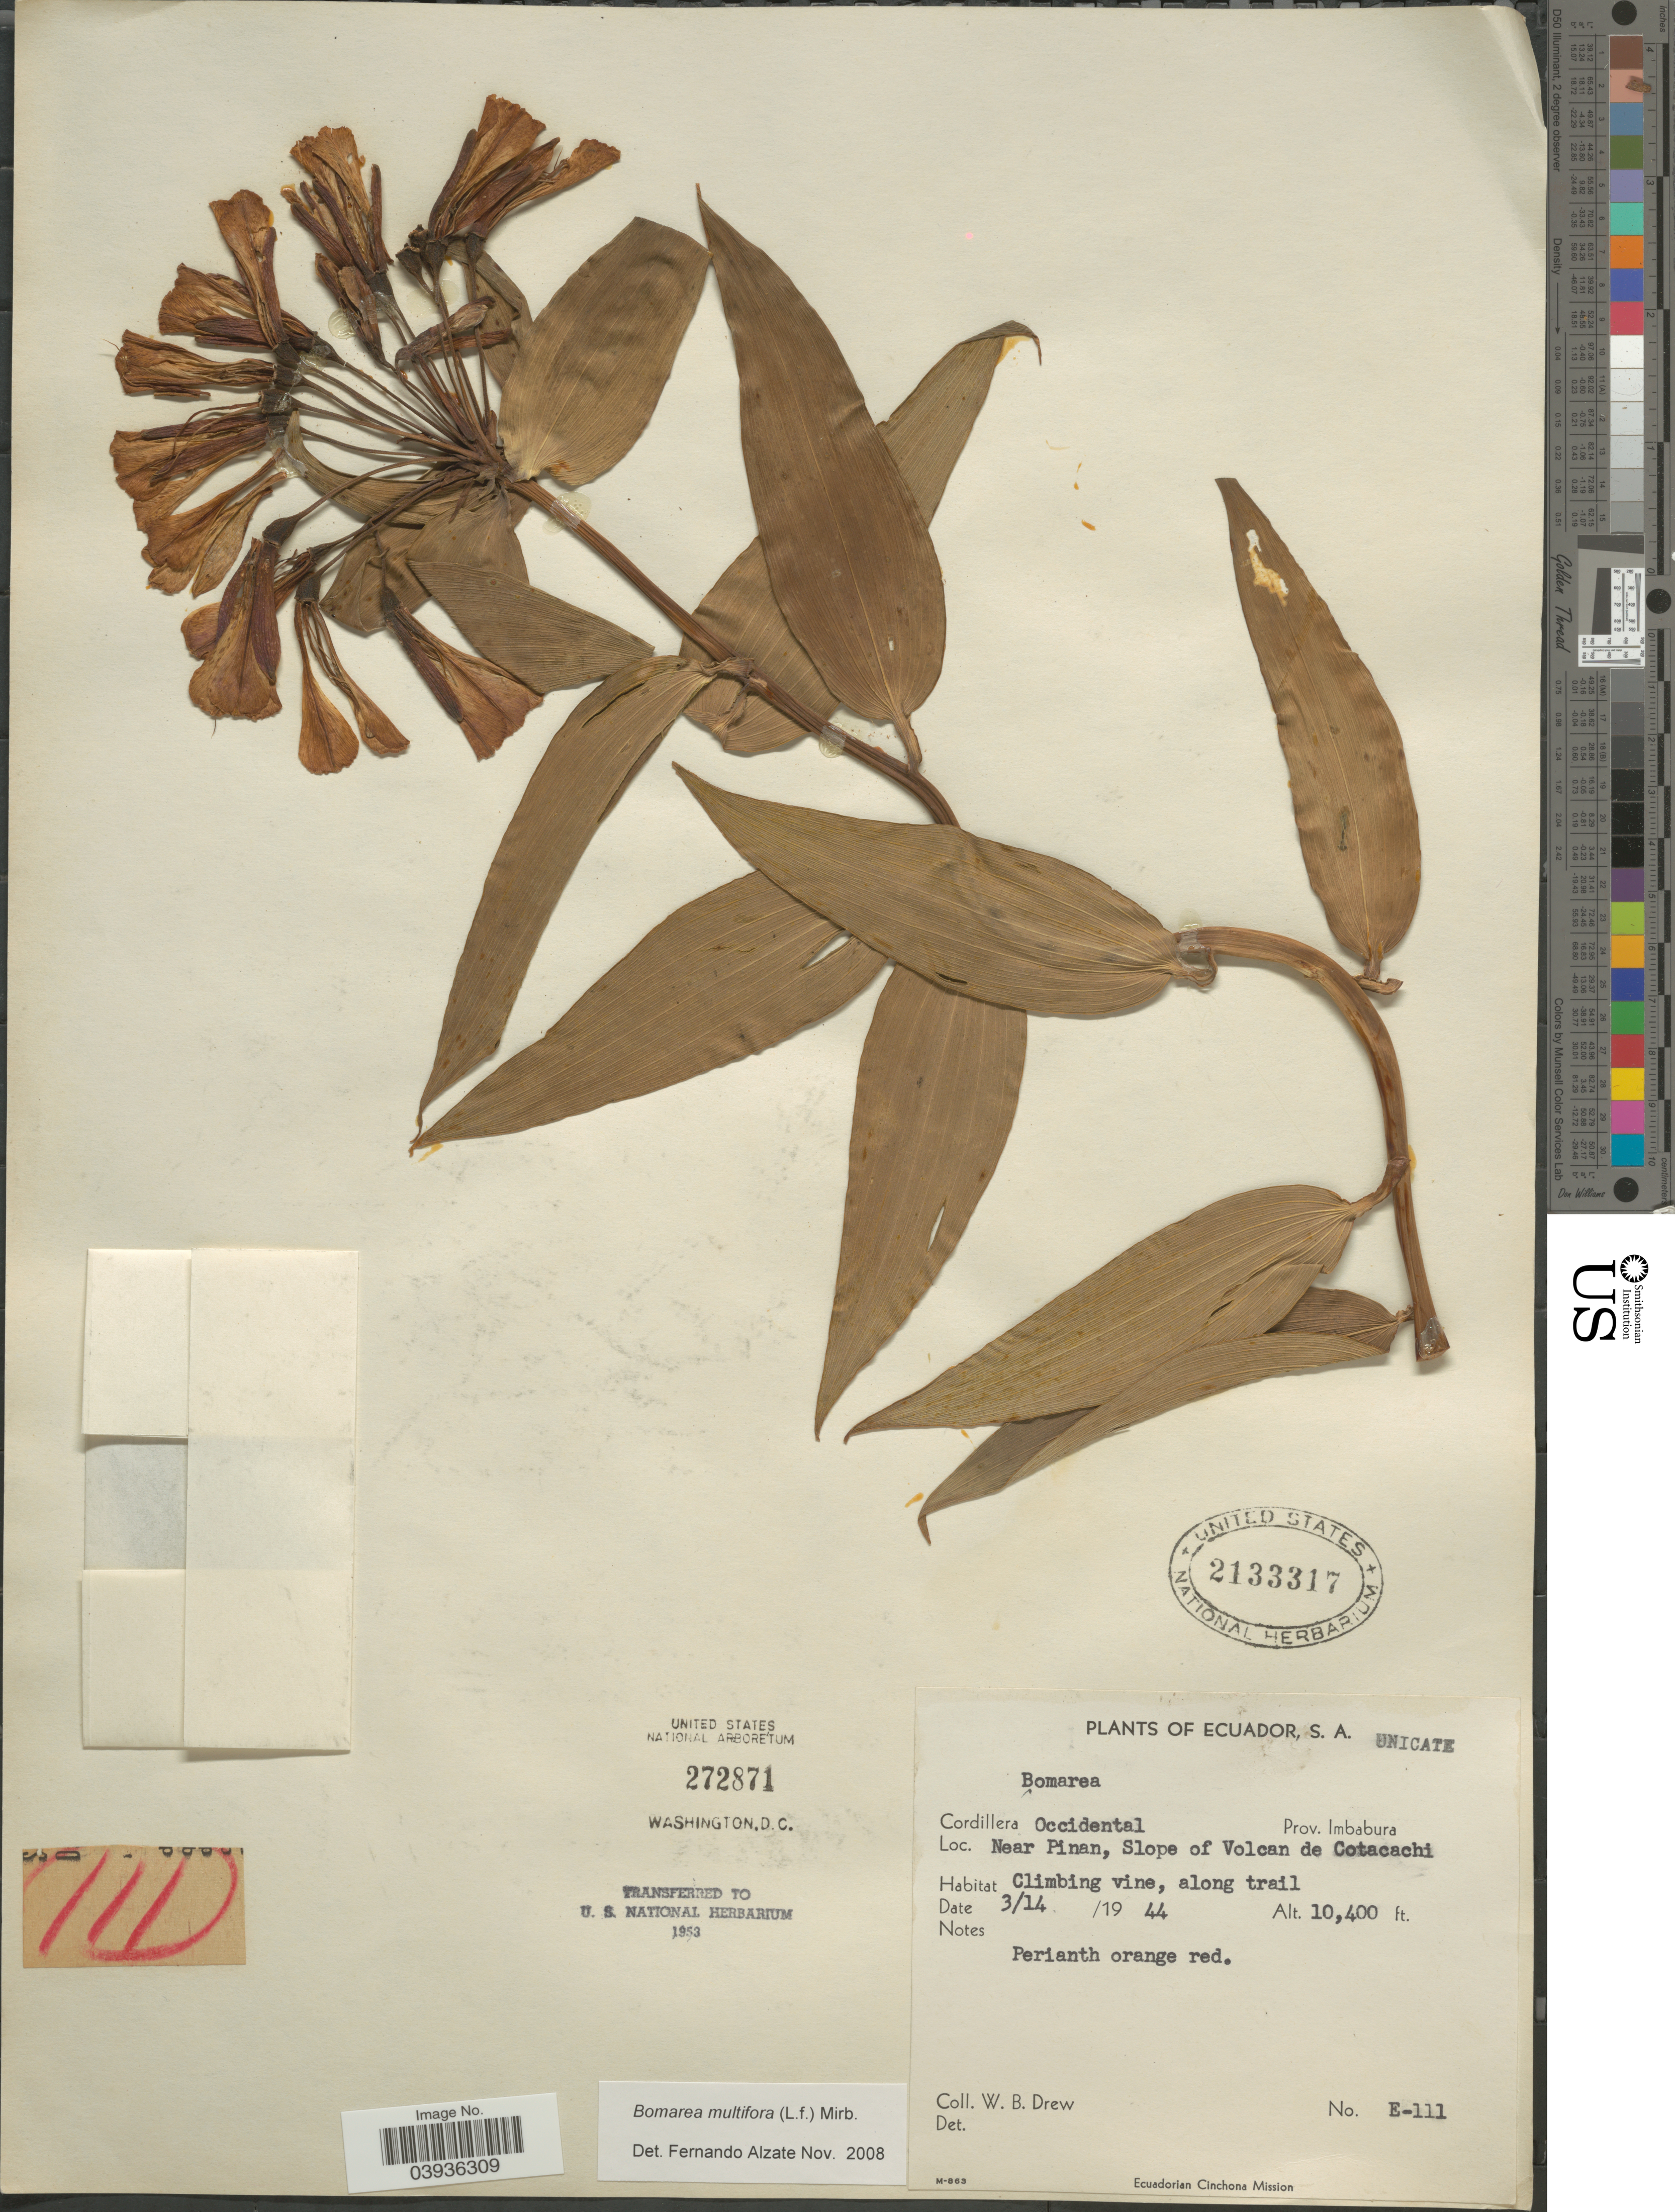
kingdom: Plantae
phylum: Tracheophyta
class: Liliopsida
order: Liliales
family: Alstroemeriaceae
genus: Bomarea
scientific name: Bomarea multiflora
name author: (L. f.) Mirb.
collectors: W. B. Drew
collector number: E-111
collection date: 1944-03-14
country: Ecuador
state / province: Imbabura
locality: Cordillera Occidental. Near Pinan, Slope of Volcan de Cotacachi.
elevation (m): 3170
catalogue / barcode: US 2133317